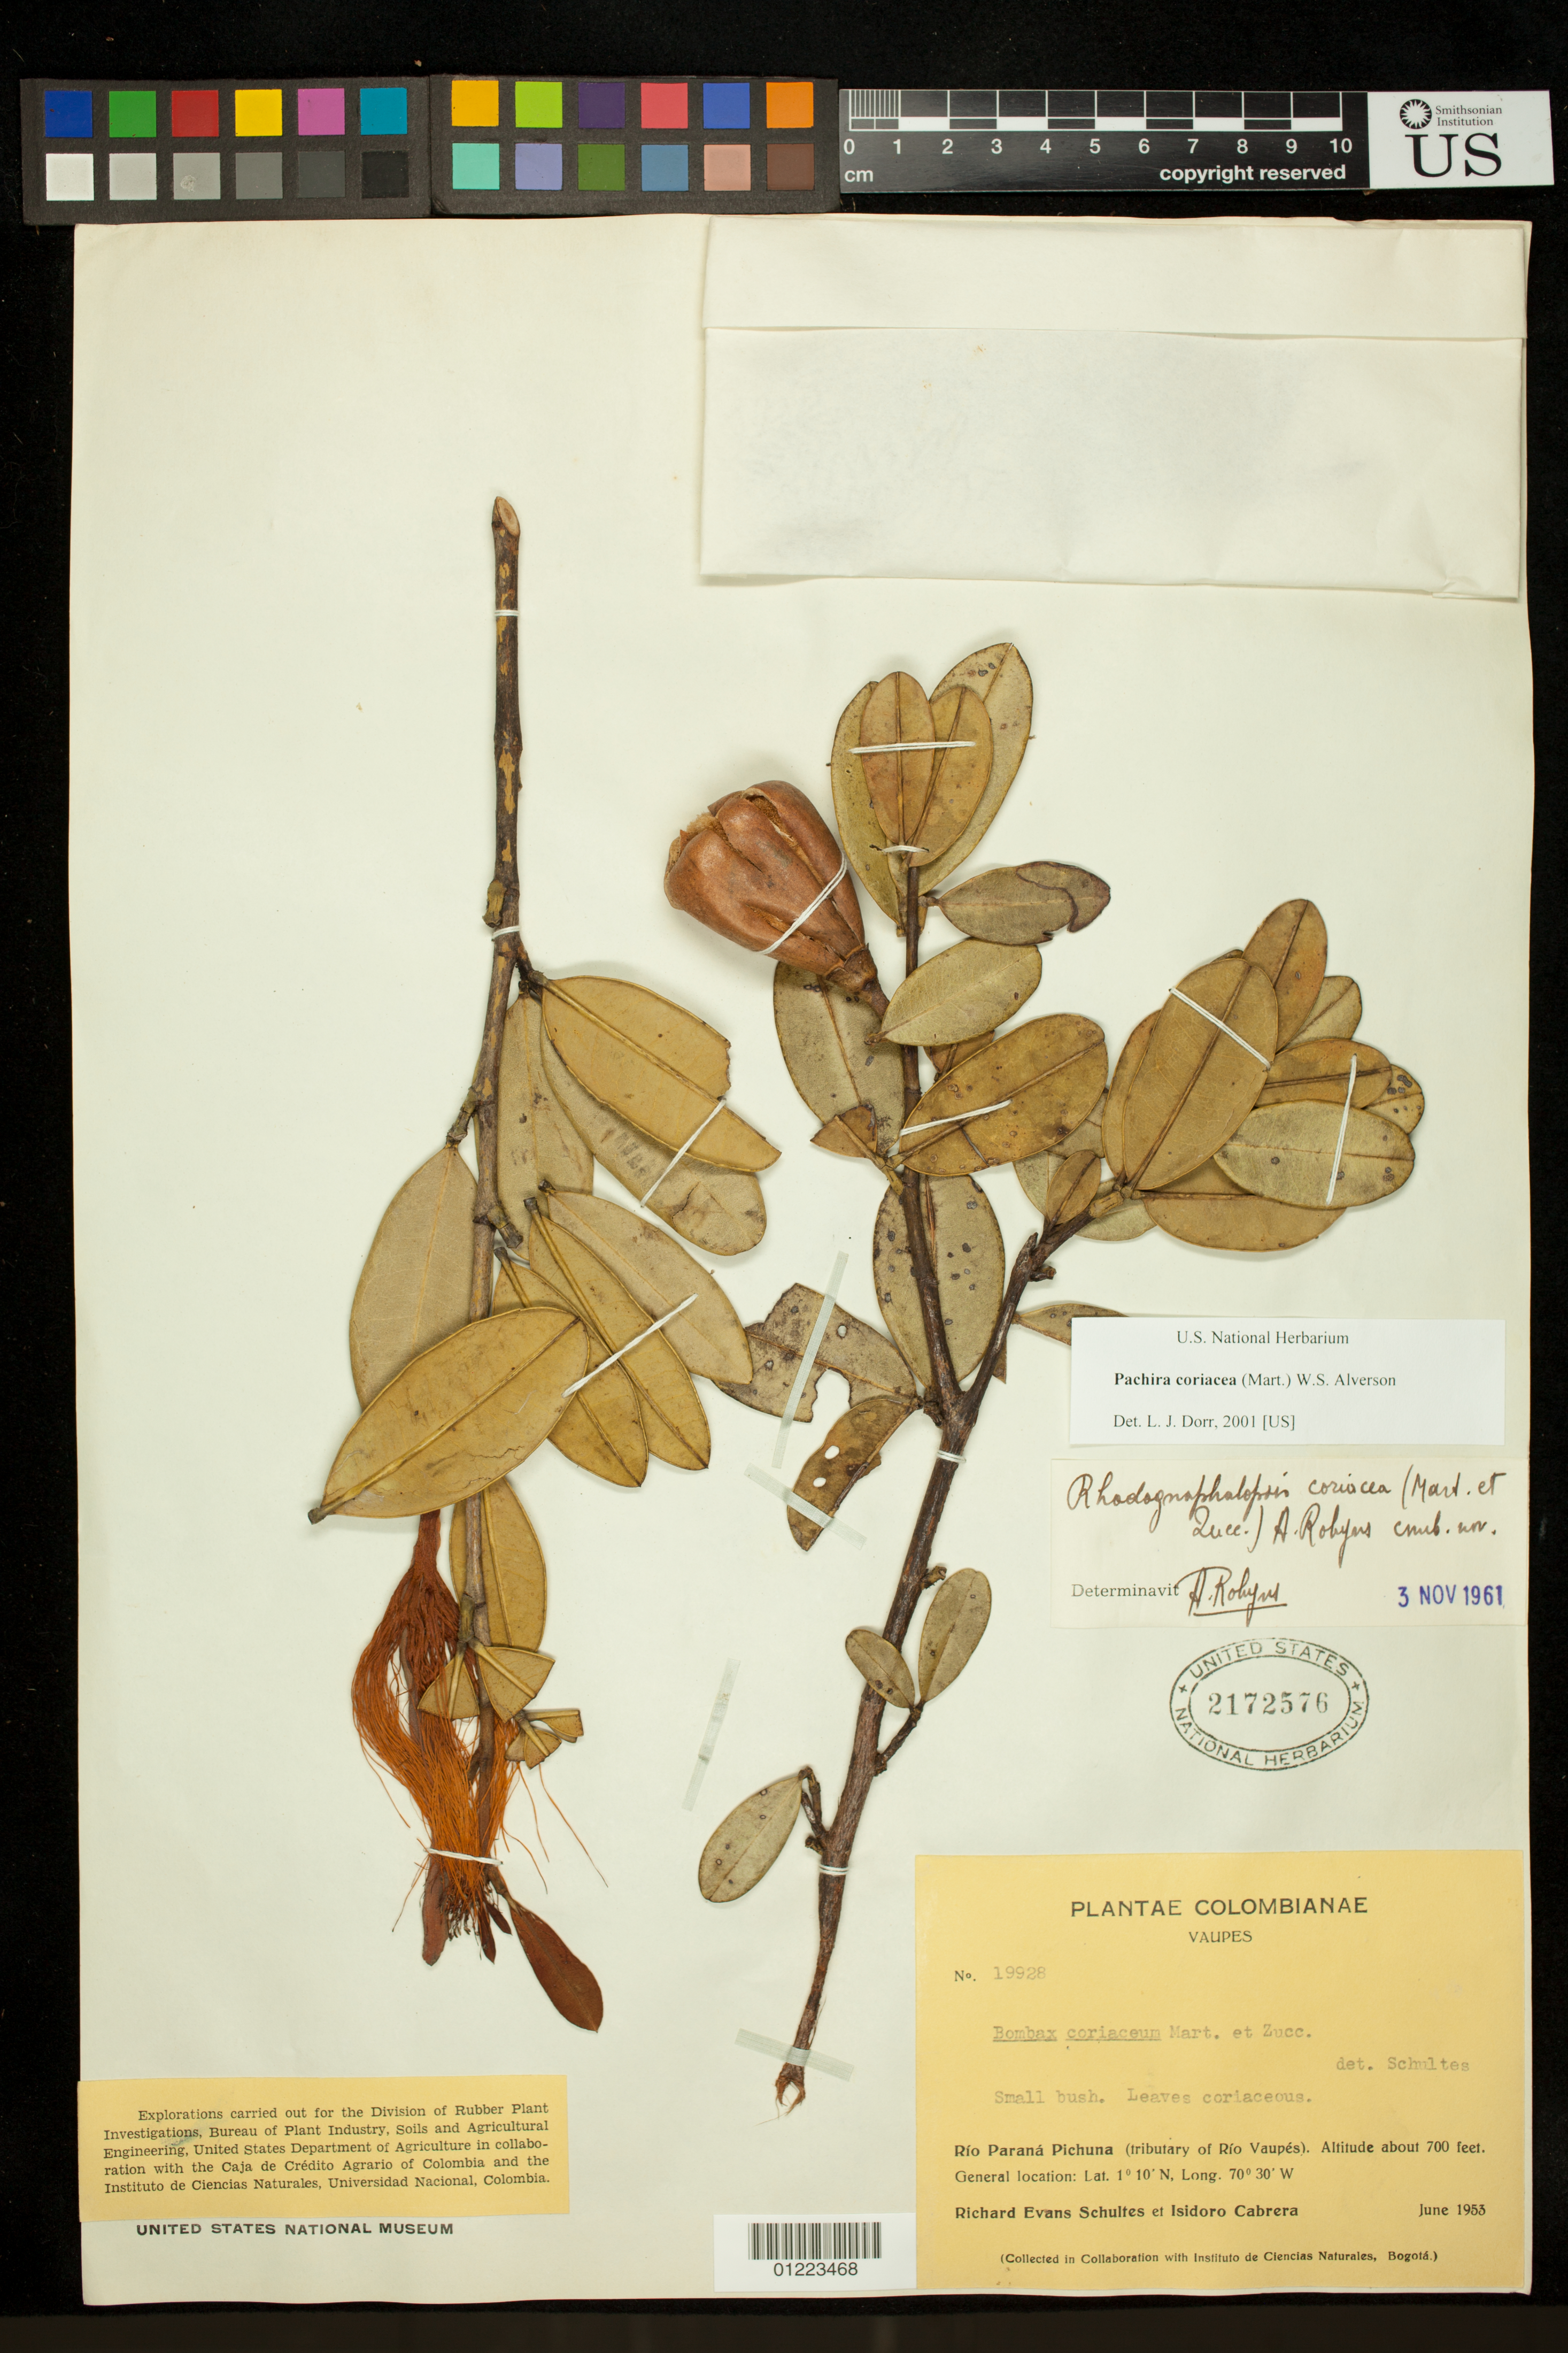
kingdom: Plantae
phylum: Tracheophyta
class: Magnoliopsida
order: Malvales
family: Malvaceae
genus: Pachira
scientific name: Pachira coriacea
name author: (C. Mart.) W.S. Alverson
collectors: R. E. Schultes & I. Cabrera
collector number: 19928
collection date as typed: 1953-06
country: Colombia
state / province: Vaupés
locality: Río Paraná Pichuna (tributary of Río Vaupés).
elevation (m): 213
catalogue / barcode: US 2172576